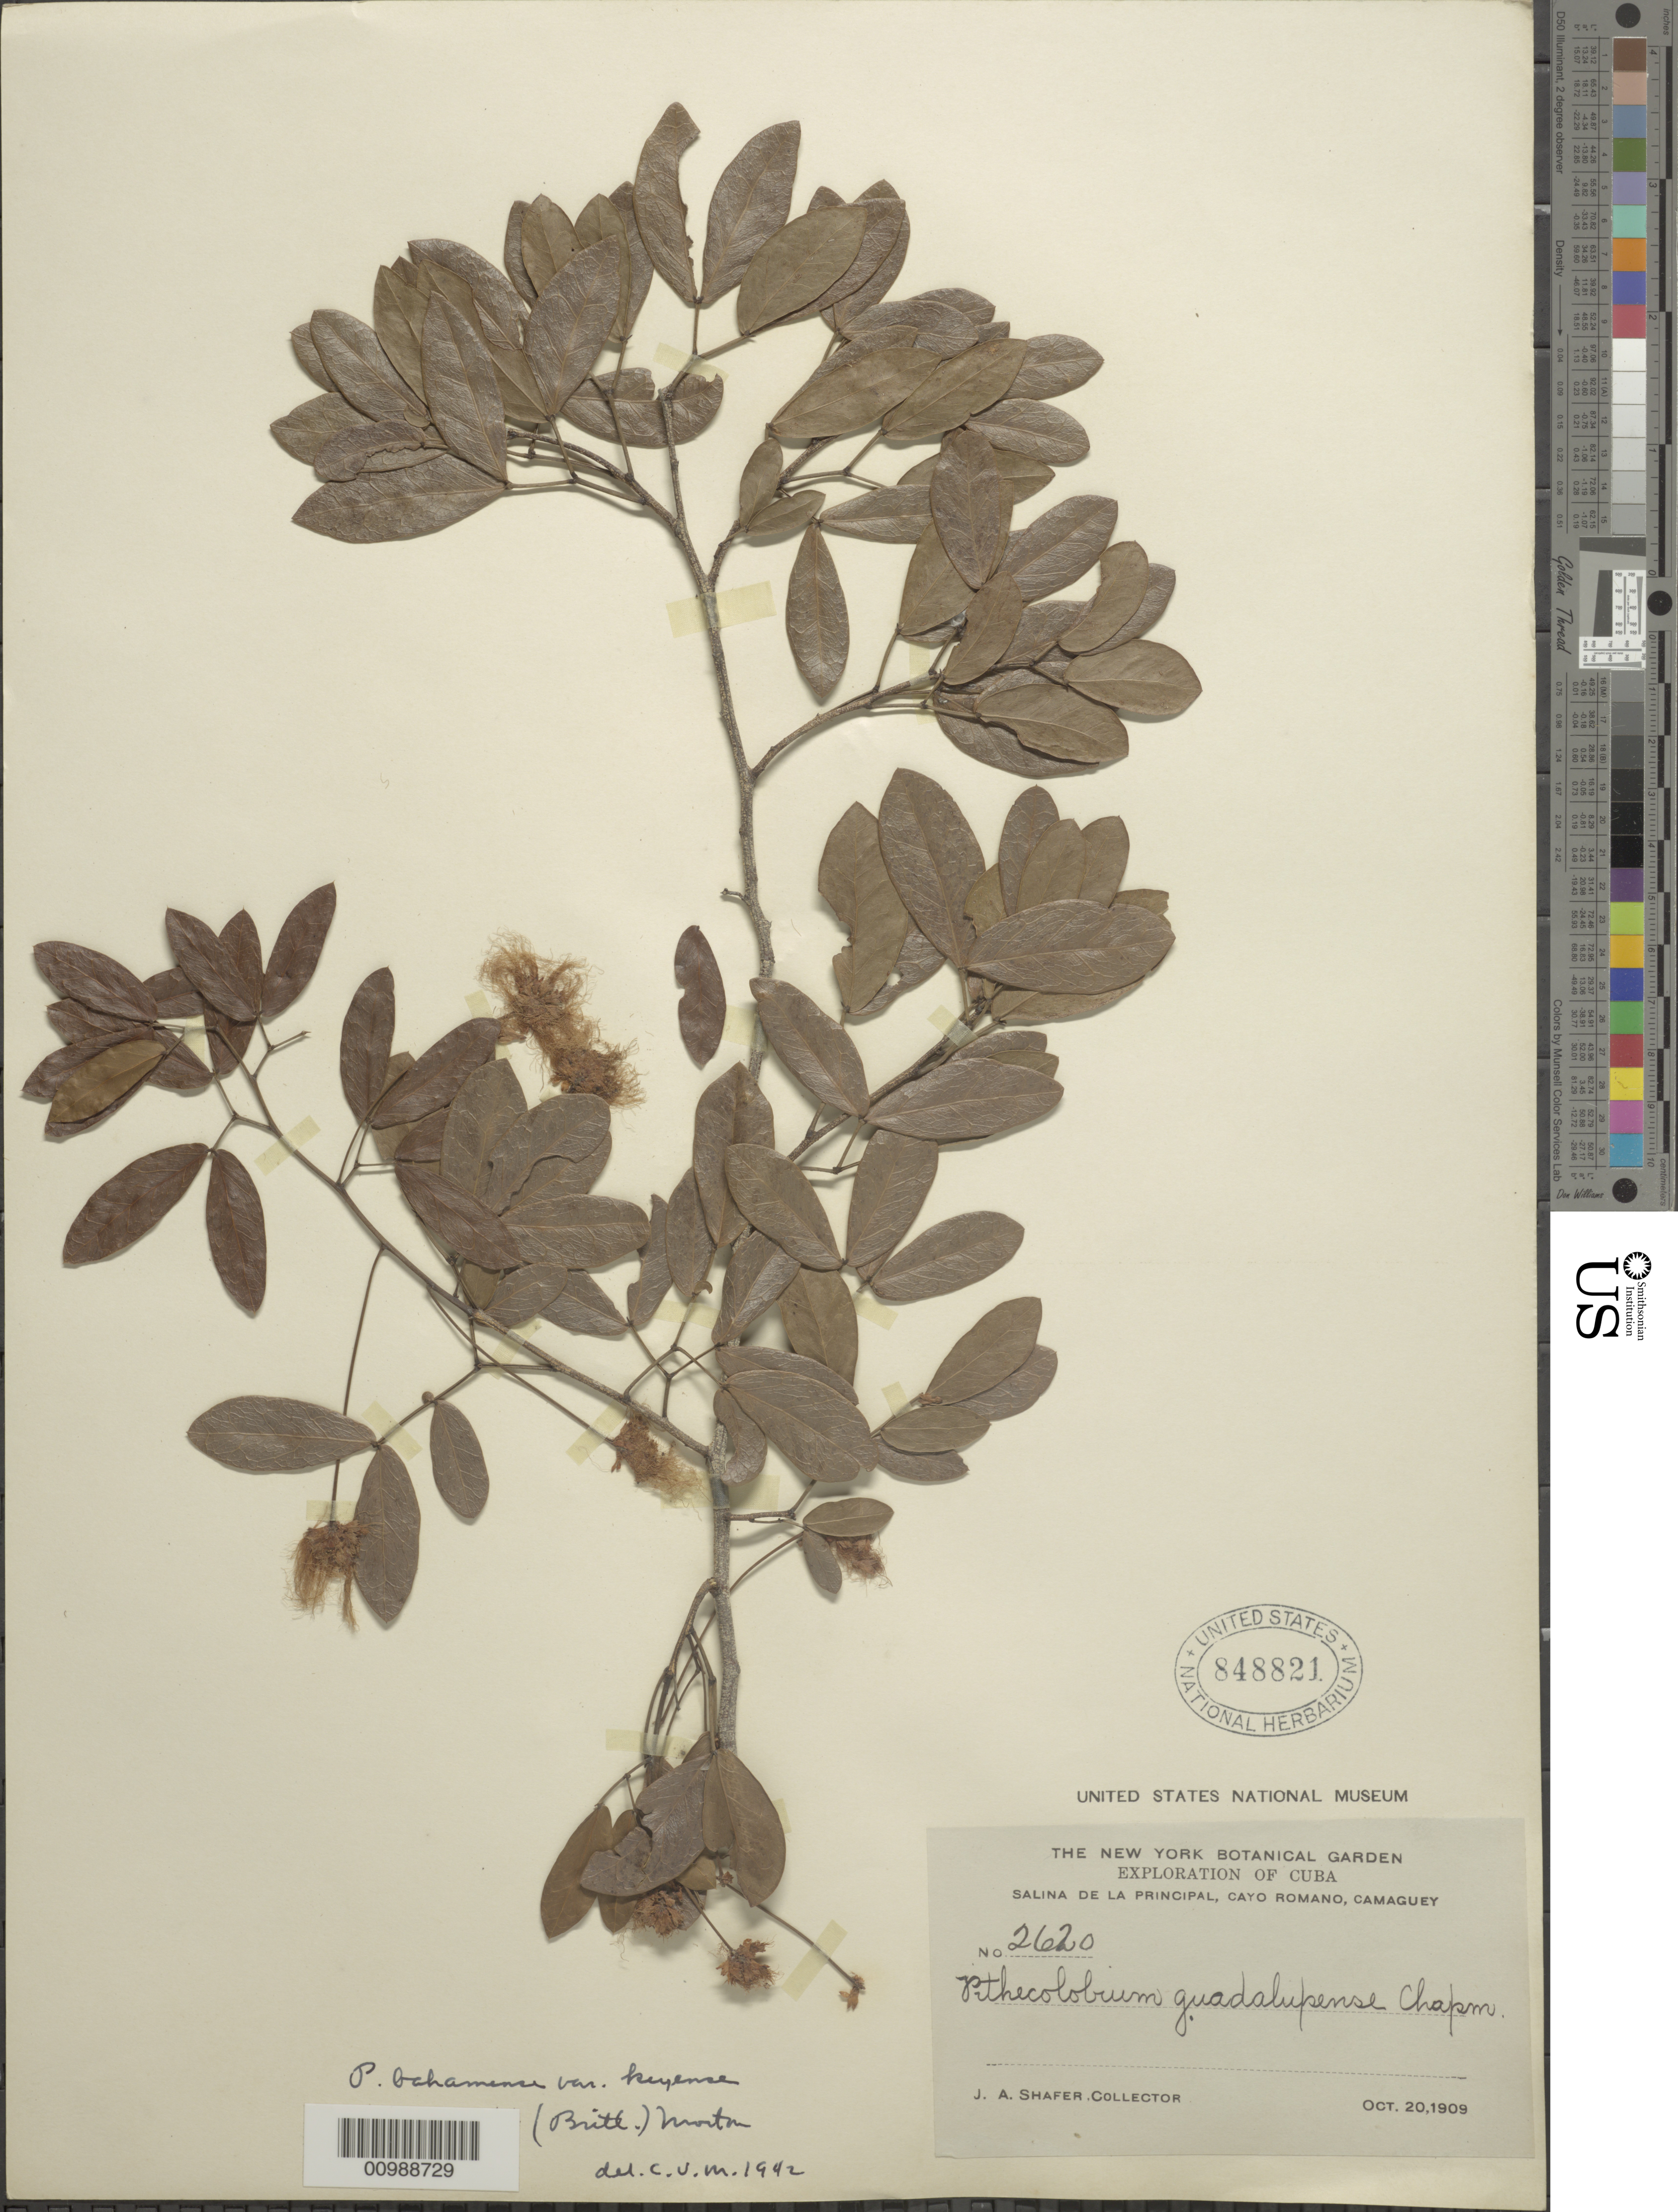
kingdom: Plantae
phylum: Tracheophyta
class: Magnoliopsida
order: Fabales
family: Fabaceae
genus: Pithecellobium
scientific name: Pithecellobium keyense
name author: Britton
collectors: J. A. Shafer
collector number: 2620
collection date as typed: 20 Oct 1909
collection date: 1909-10-20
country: Cuba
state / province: Camagüey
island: Cuba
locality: Cayo Romano; Salina de la Principal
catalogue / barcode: US 848821